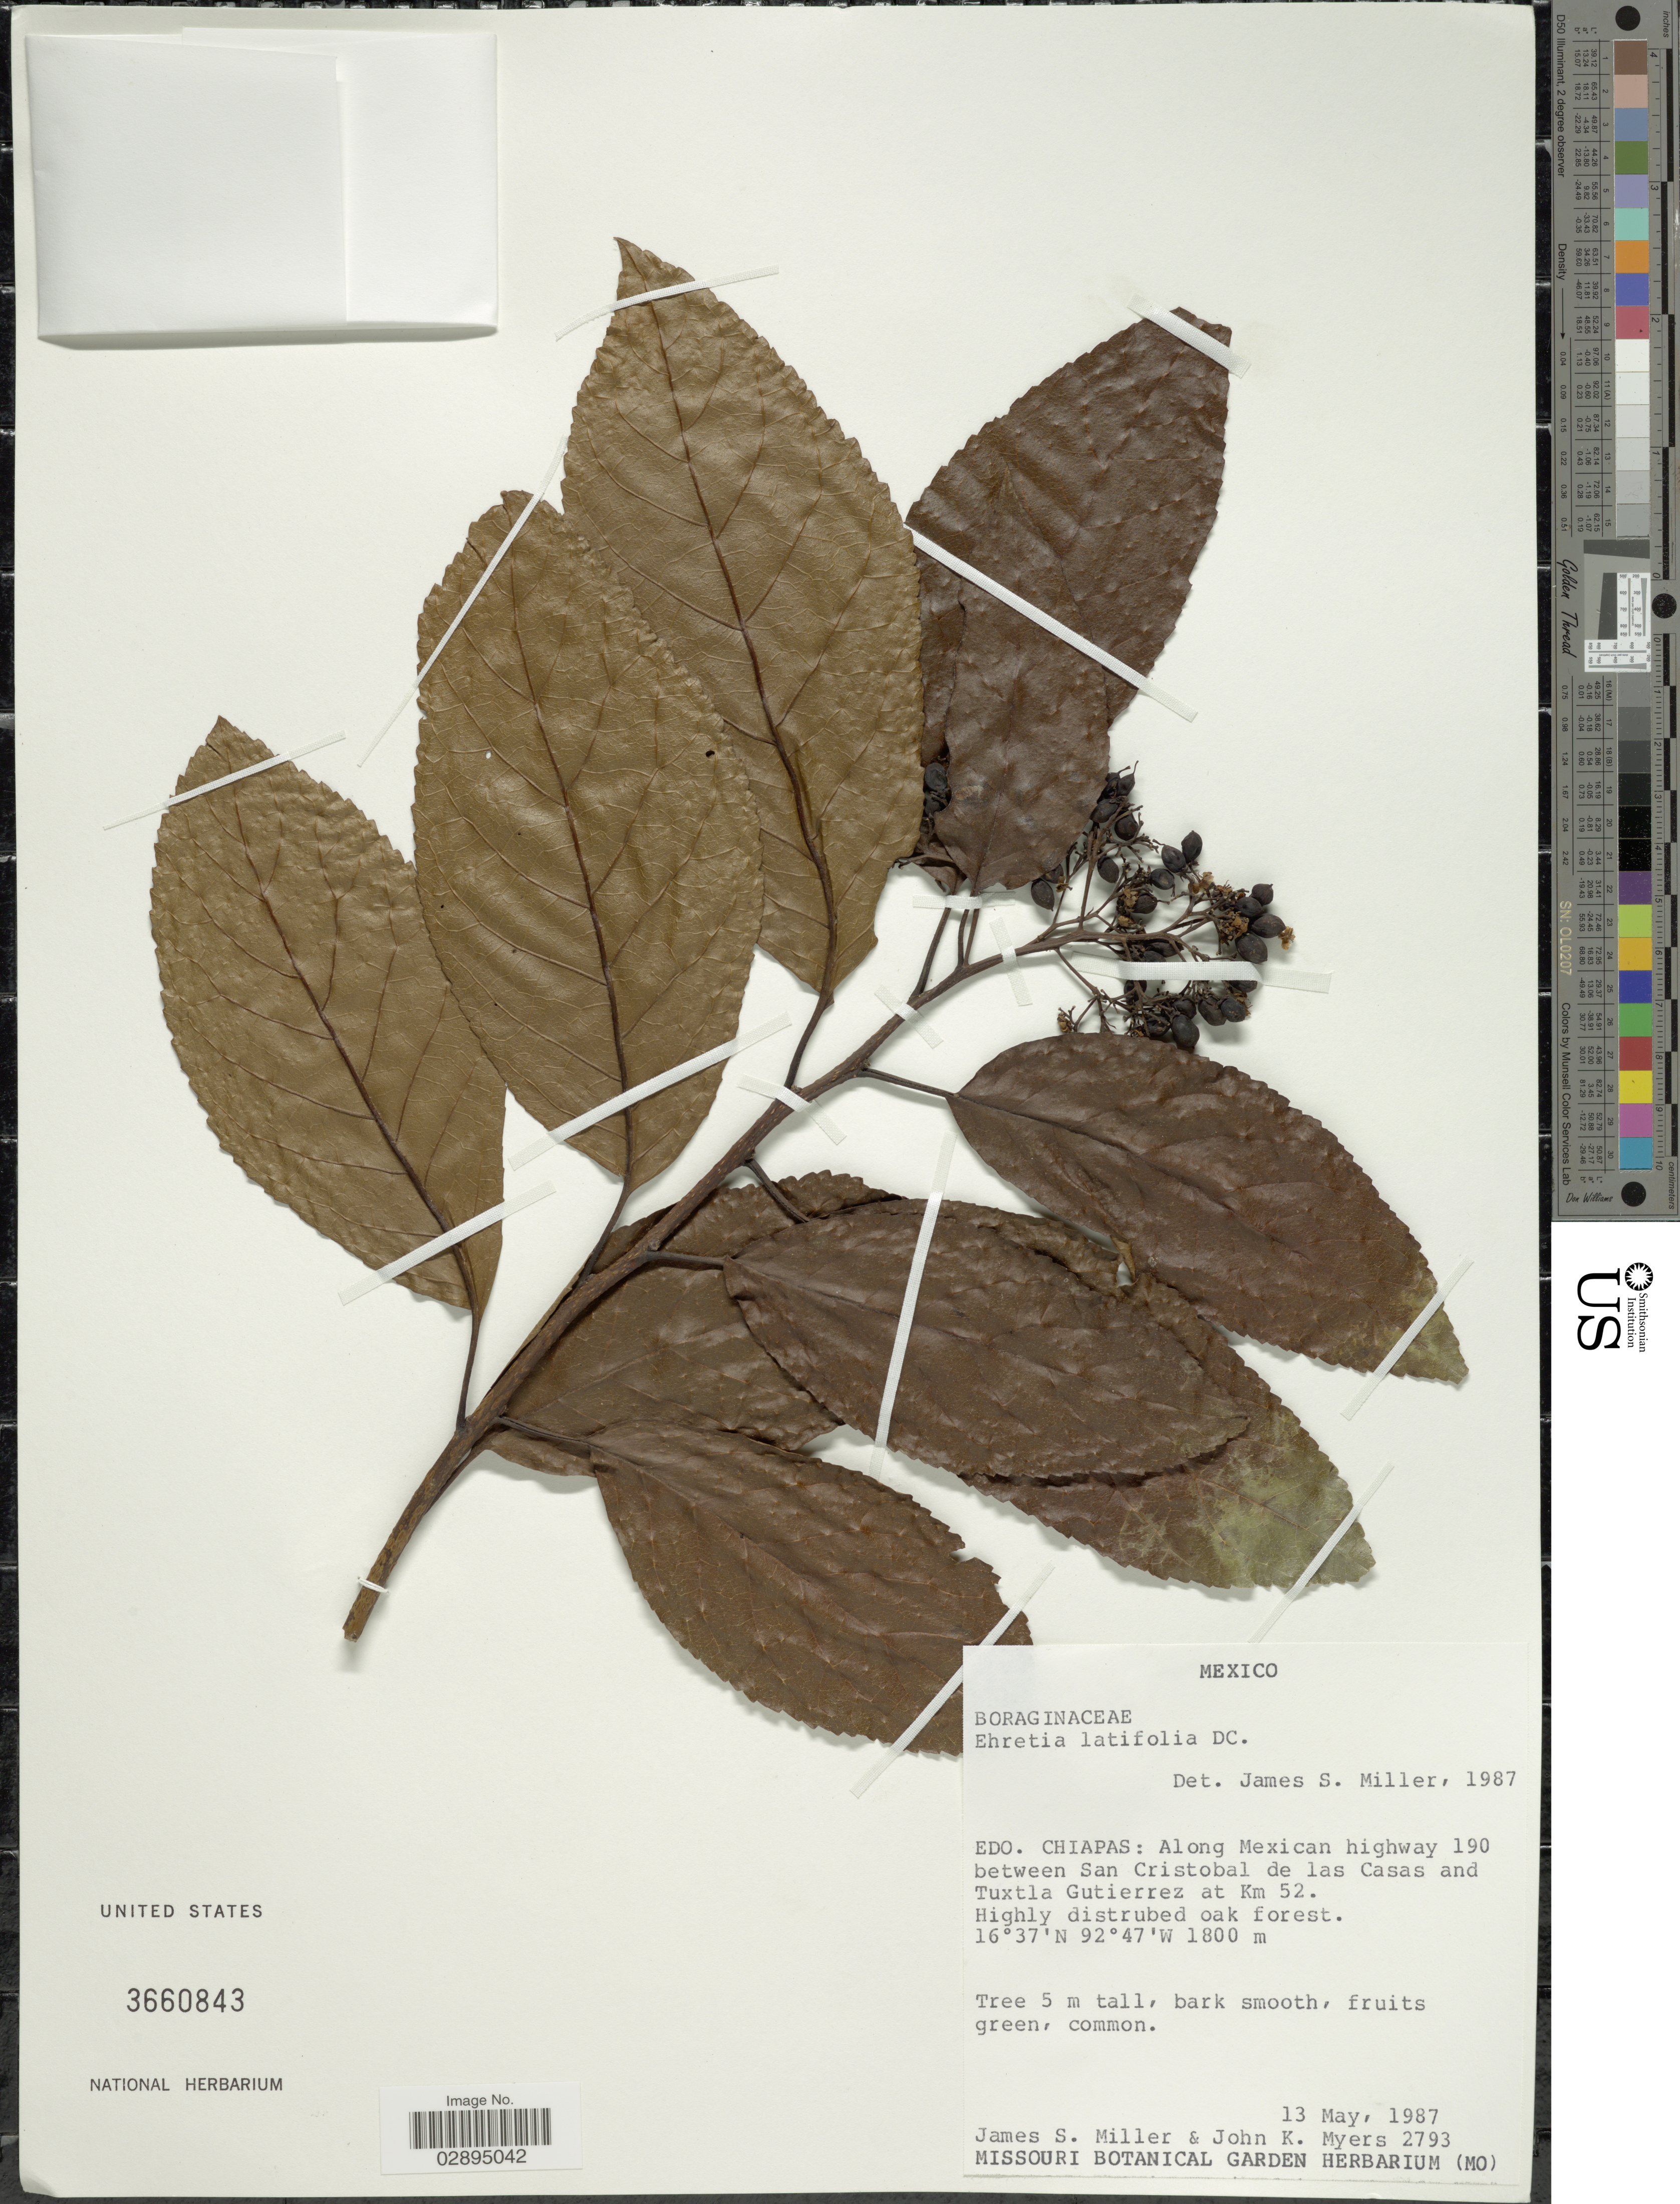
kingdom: Plantae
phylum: Tracheophyta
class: Magnoliopsida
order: Boraginales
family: Ehretiaceae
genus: Ehretia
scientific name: Ehretia latifolia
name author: DC.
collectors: J. S. Miller & J. Myers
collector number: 2793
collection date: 1987-05-13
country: Mexico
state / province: Chiapas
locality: Edo. Chiapas: Along Mexican highway 190 between San Cristobal de las Casas and Tuxtla Gutierrez at Km 52.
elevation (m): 1800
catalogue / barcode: US 3660843